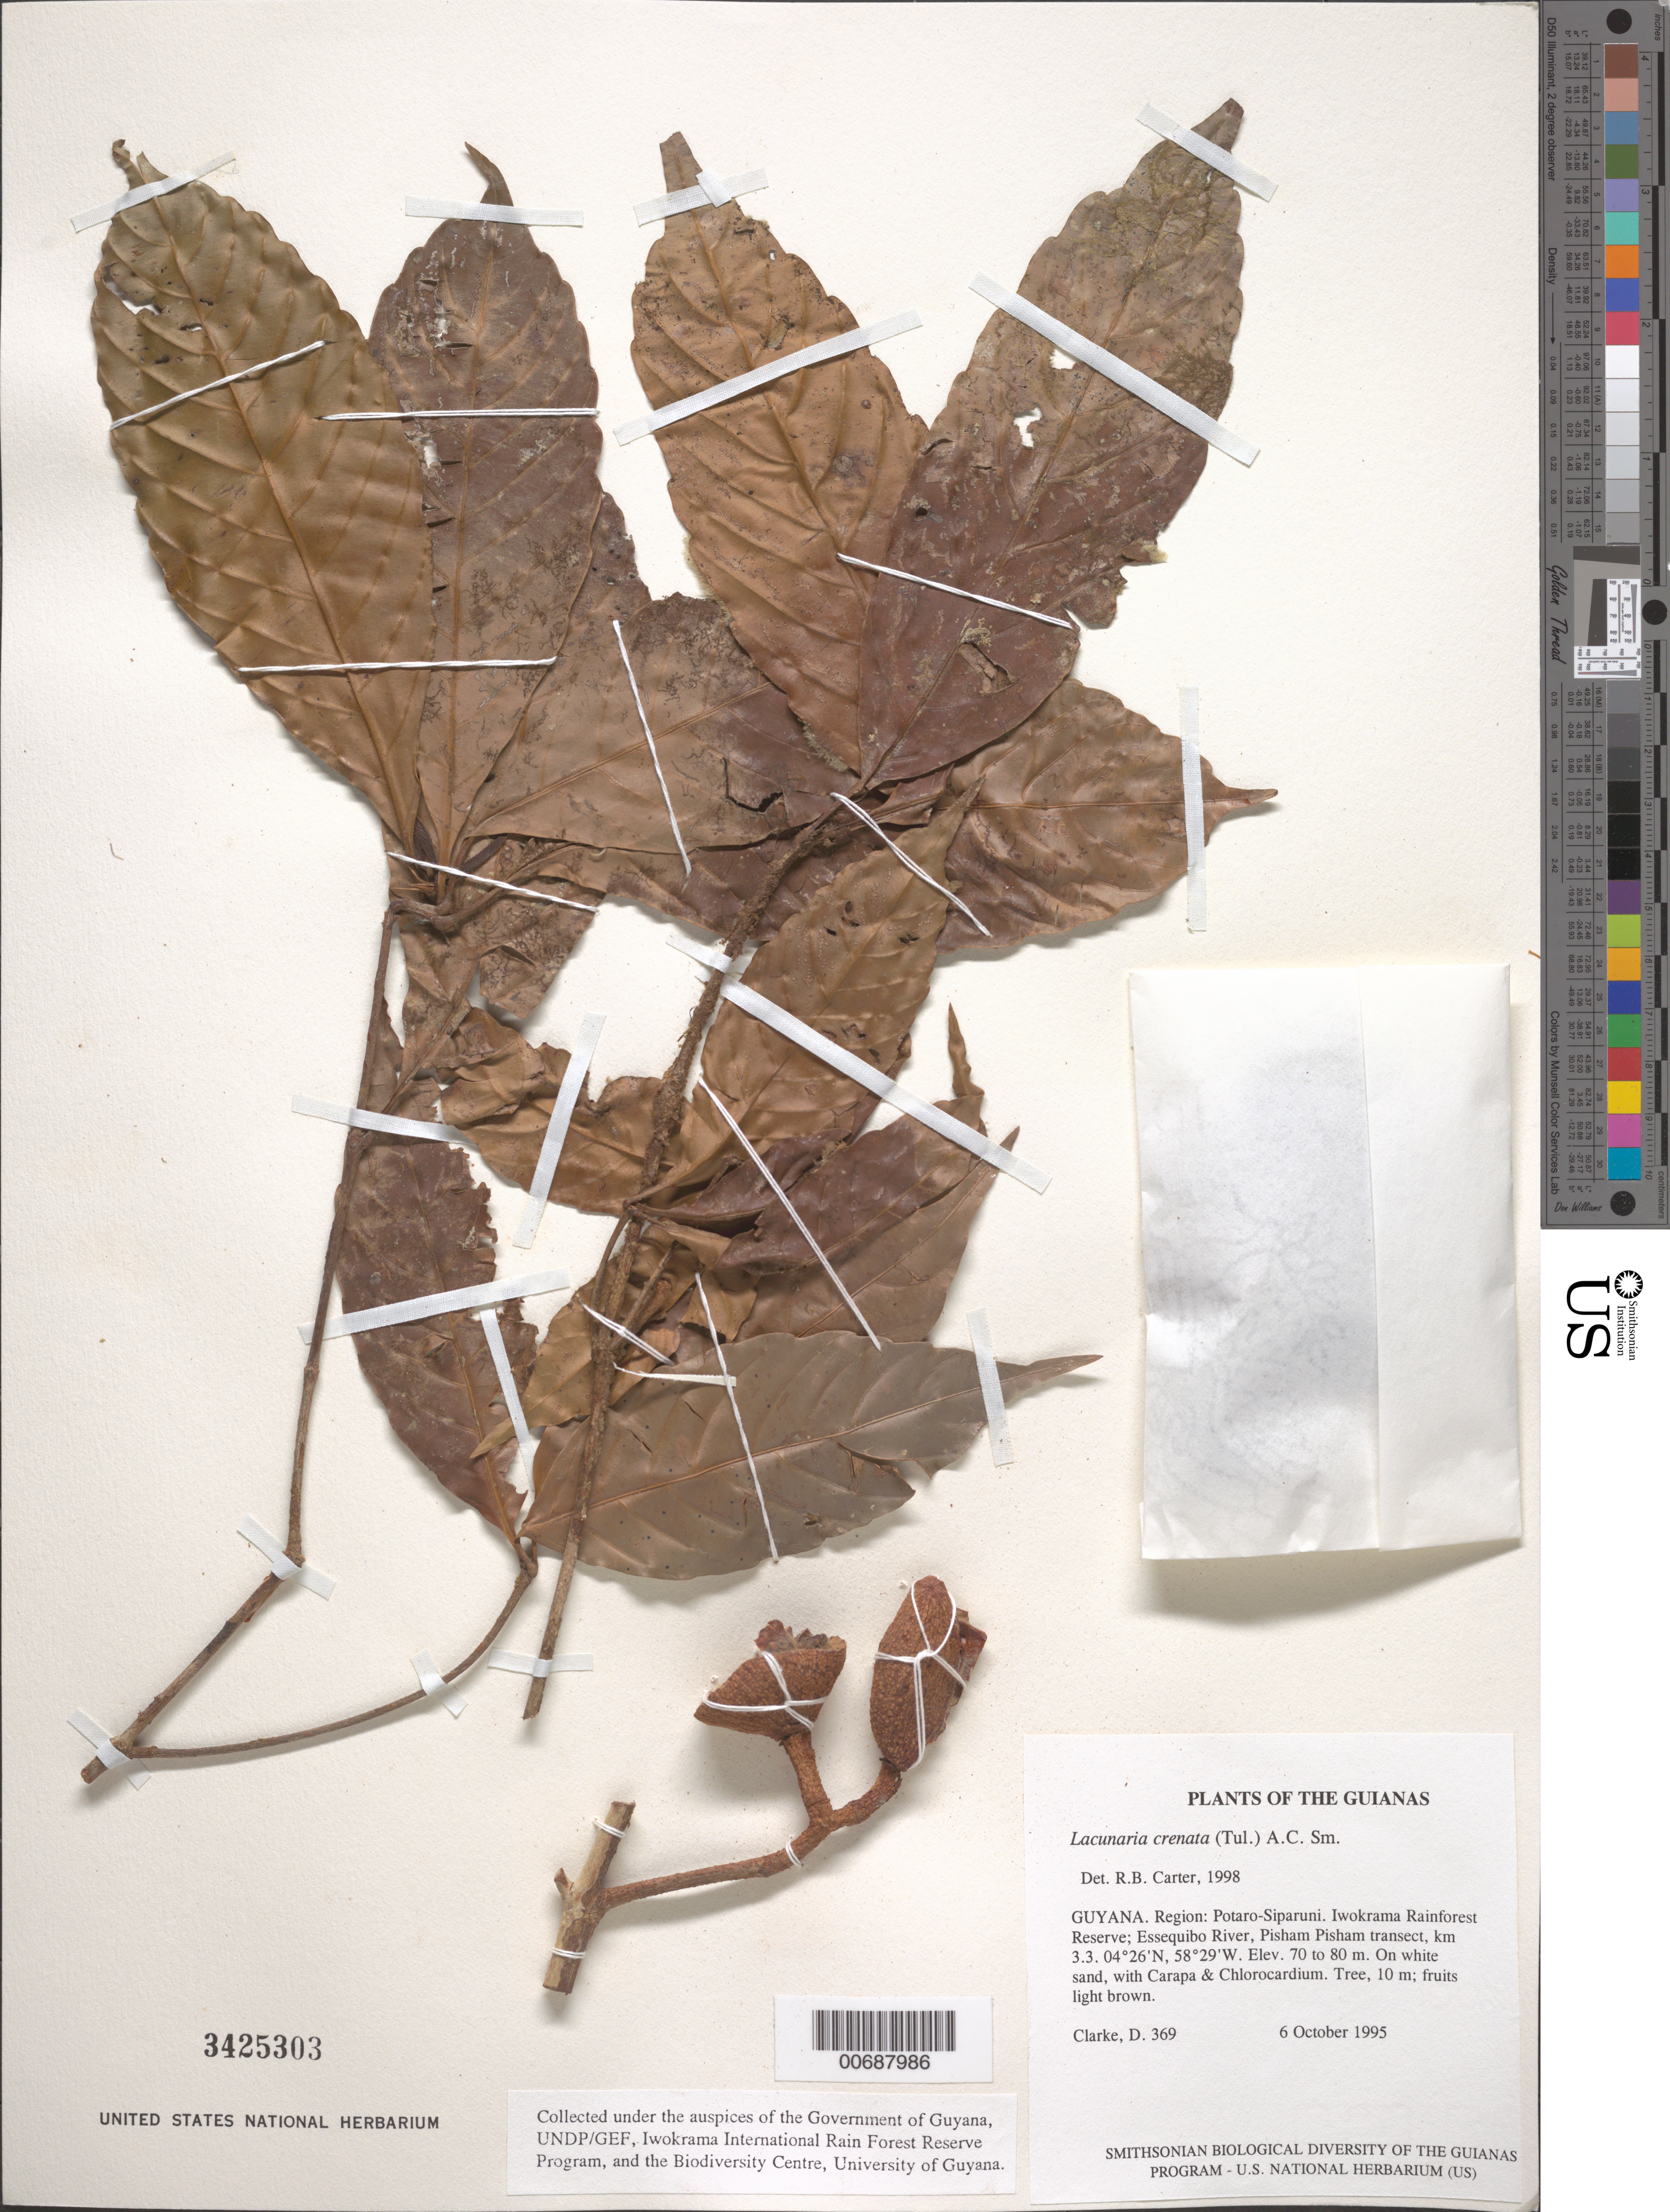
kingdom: Plantae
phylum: Tracheophyta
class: Magnoliopsida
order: Malpighiales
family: Quiinaceae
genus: Lacunaria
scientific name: Lacunaria crenata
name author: (Tul.) A.C. Sm.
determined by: Carter, R. B.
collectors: H. D. Clarke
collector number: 369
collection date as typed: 6 October 1995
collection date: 1995-10-06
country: Guyana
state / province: Potaro-Siparuni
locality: Iwokrama Rainforest Reserve; Essequibo River, Pisham Pisham transect, km 3.3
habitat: On white sand, with Carapa & Chlorocardium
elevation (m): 70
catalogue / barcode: US 3425303